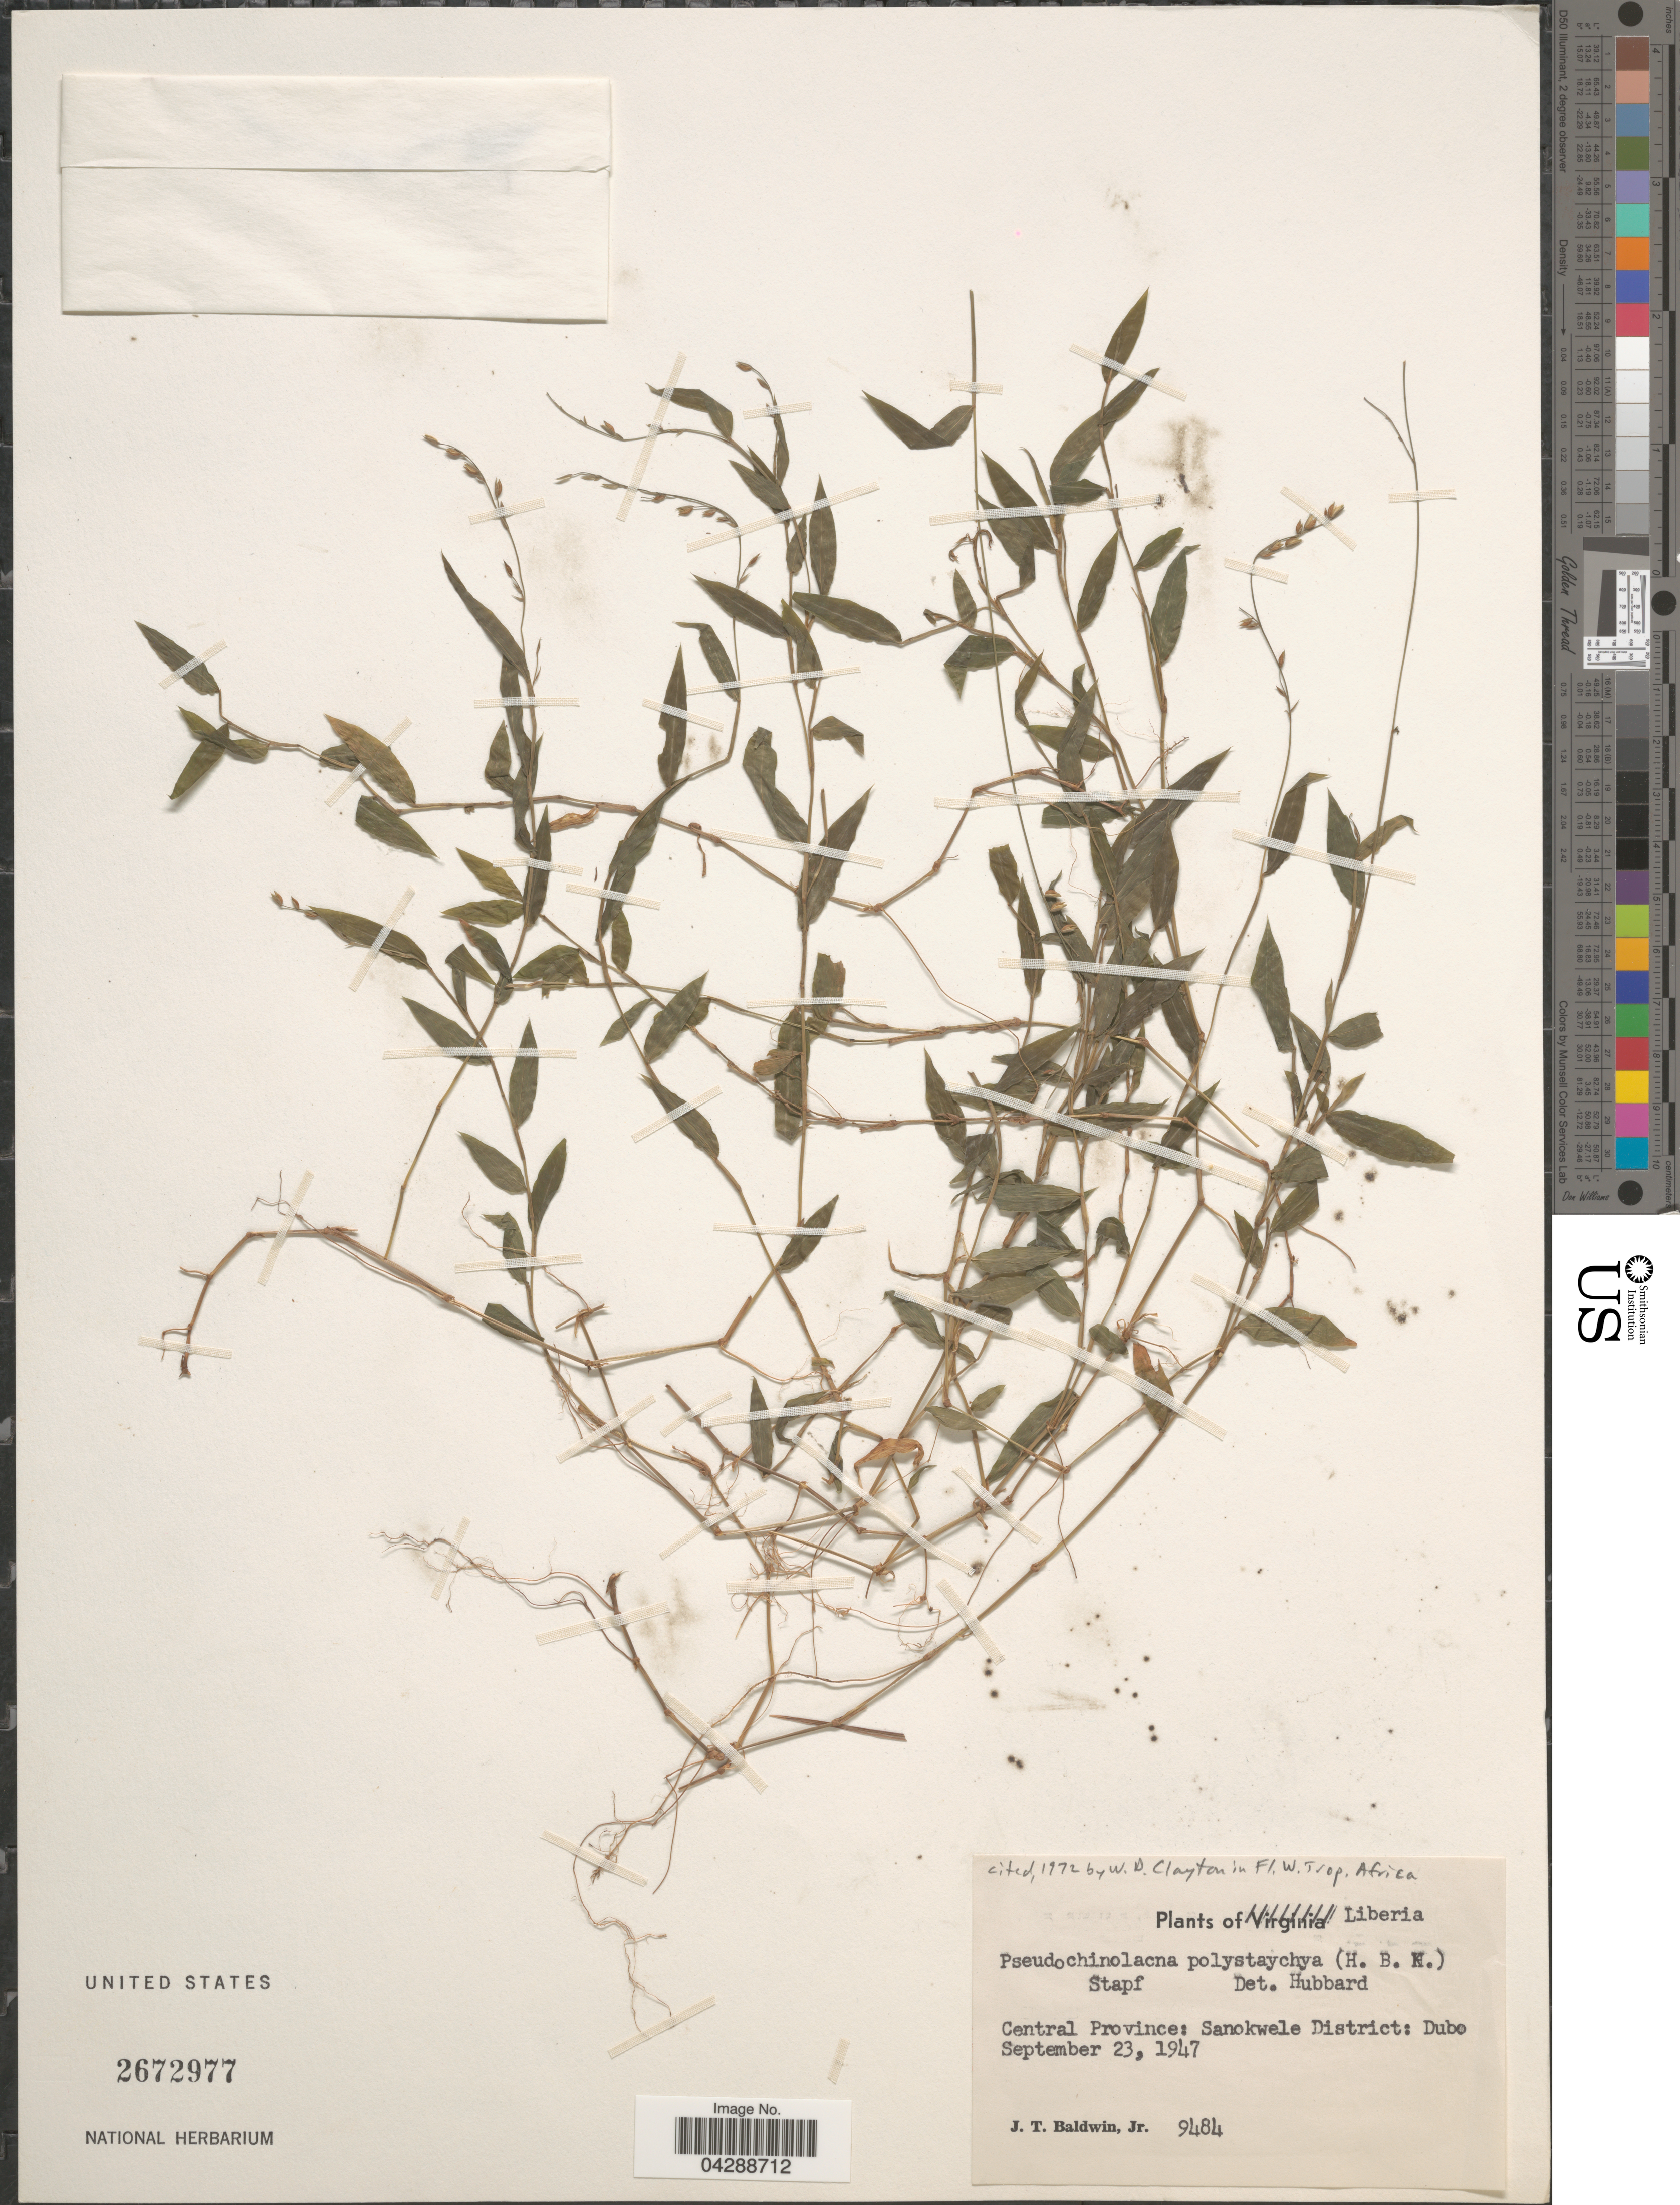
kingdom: Plantae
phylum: Tracheophyta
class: Liliopsida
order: Poales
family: Poaceae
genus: Pseudechinolaena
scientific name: Pseudechinolaena polystachya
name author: (Kunth) Stapf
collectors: J. T. Baldwin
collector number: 9484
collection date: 1947-09-23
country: Liberia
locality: Central Province: Sanokwele District: Dubo.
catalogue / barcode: US 2672977